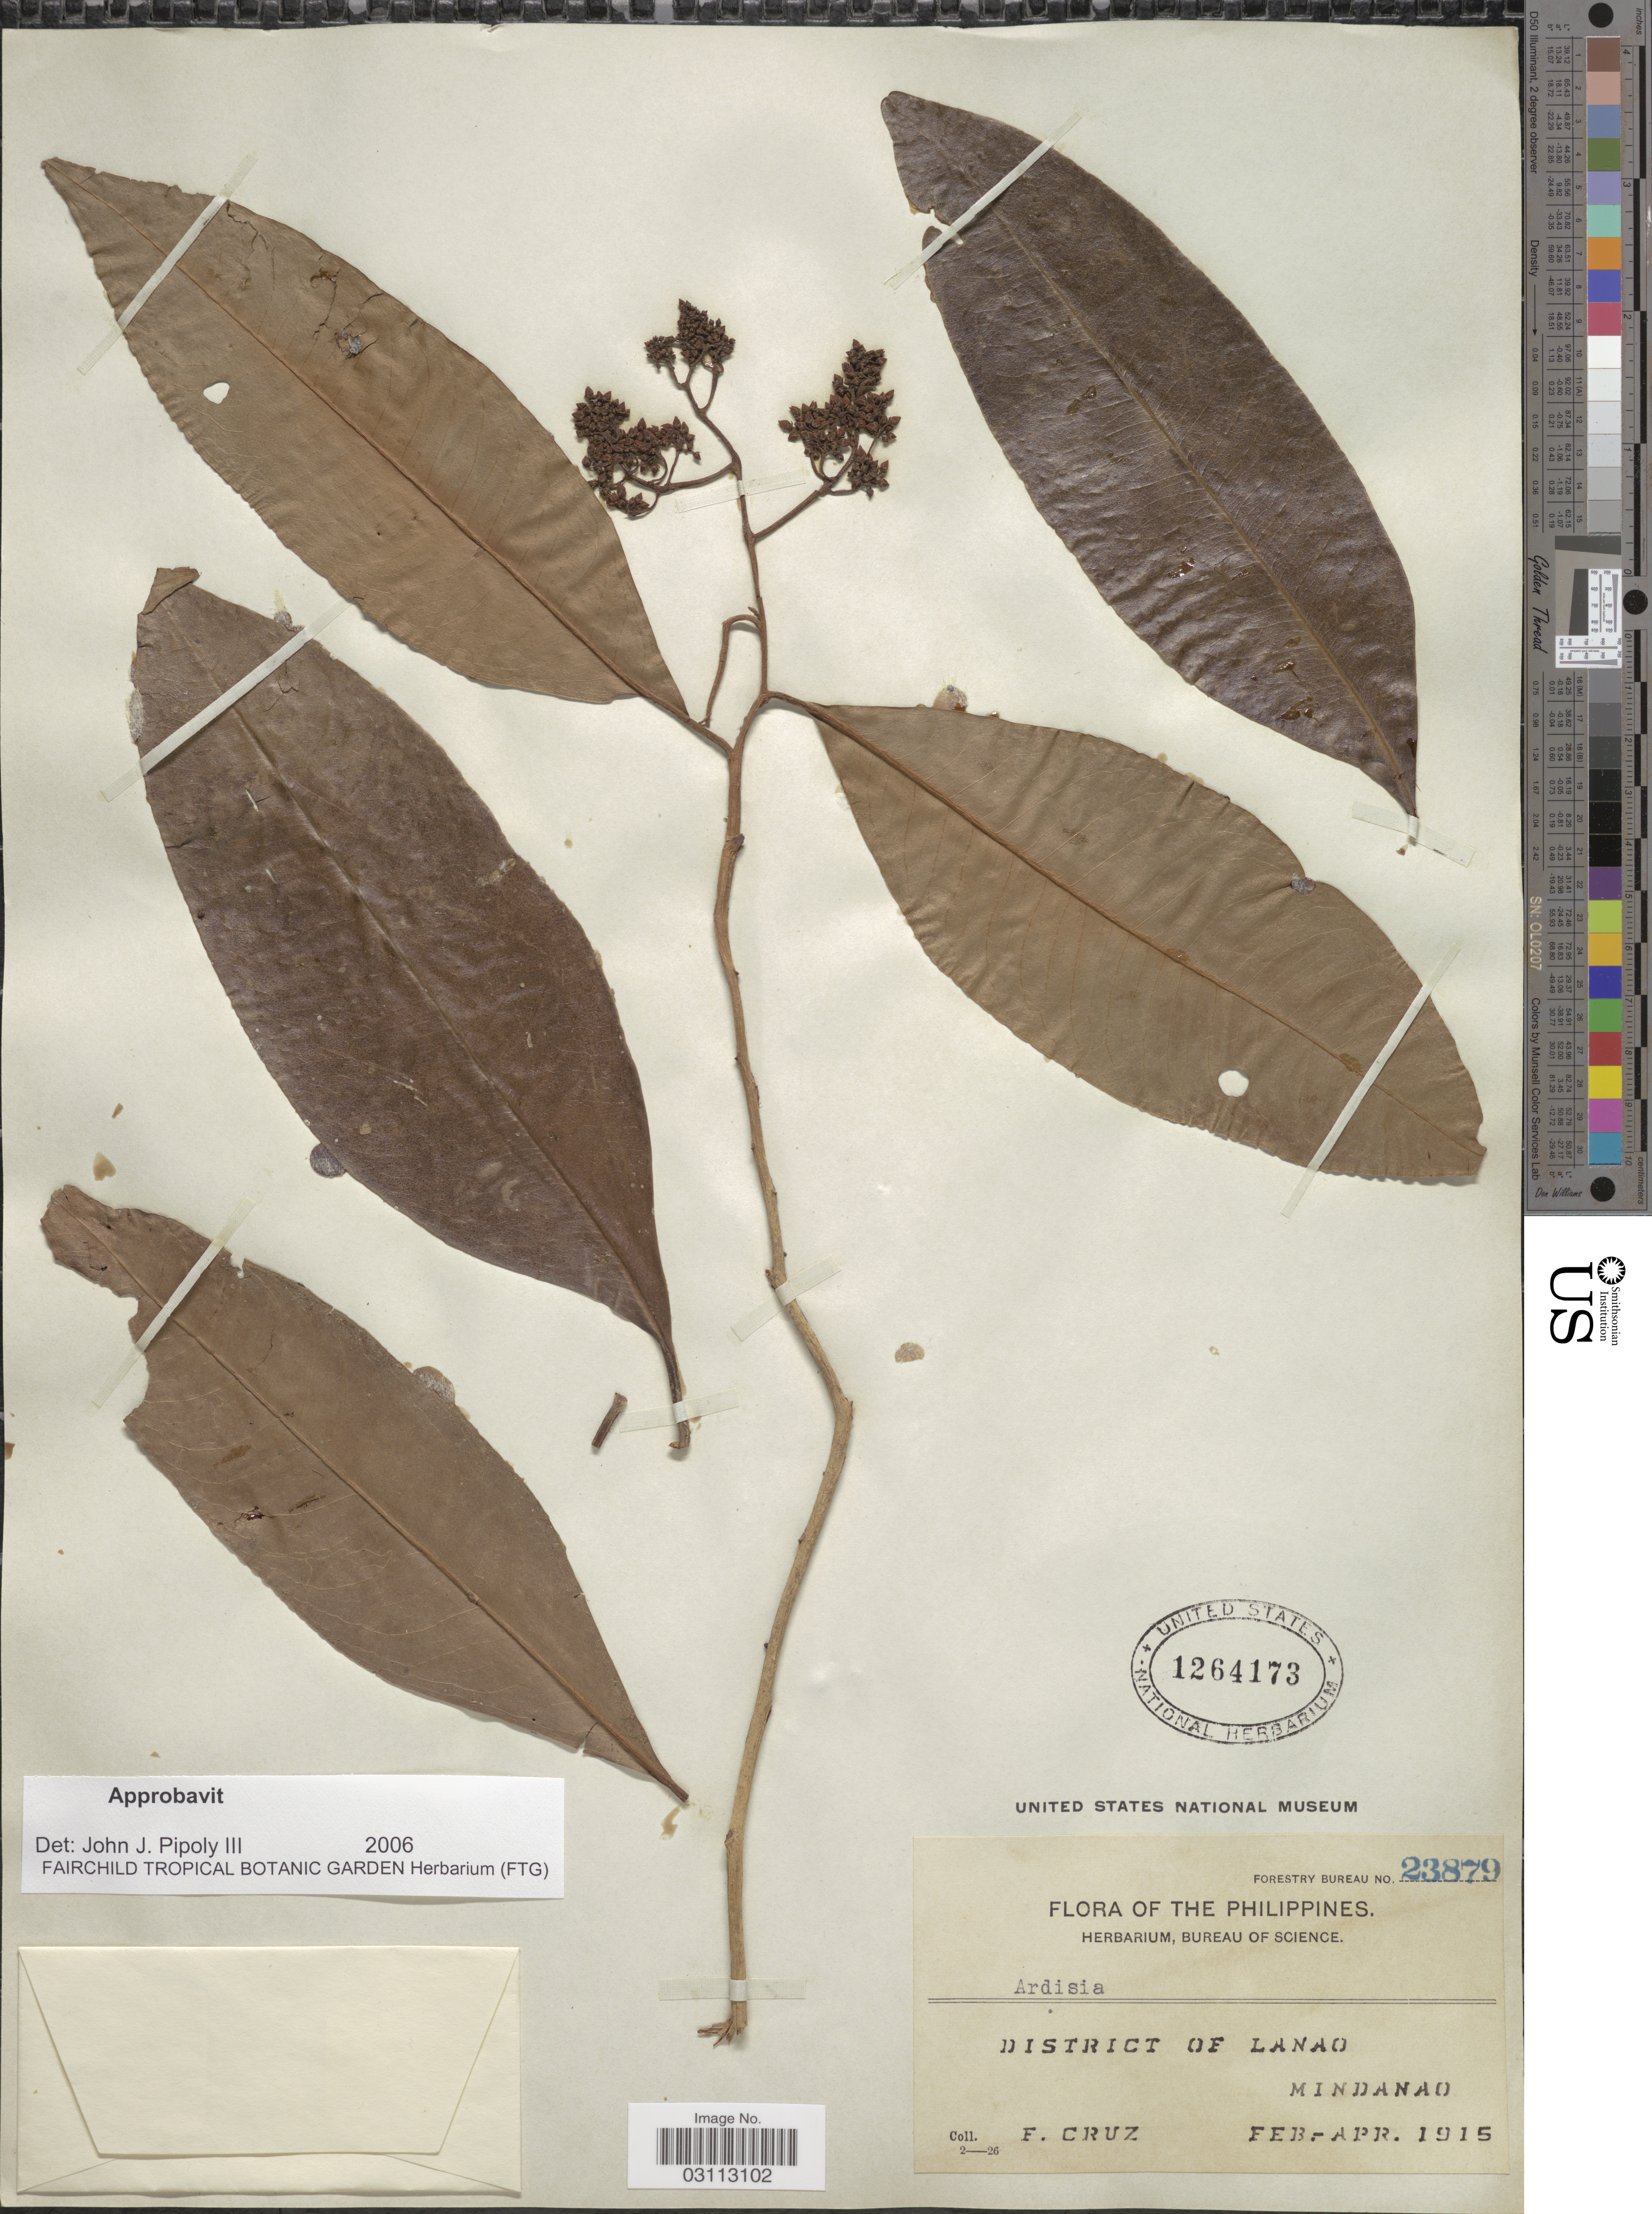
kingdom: Plantae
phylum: Tracheophyta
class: Magnoliopsida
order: Ericales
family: Primulaceae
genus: Ardisia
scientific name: Ardisia sp.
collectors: F. Cruz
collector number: Forestry Bureau 23879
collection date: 1915-02/1915-04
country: Philippines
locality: District of Lanao. Mindanao.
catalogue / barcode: US 1264173